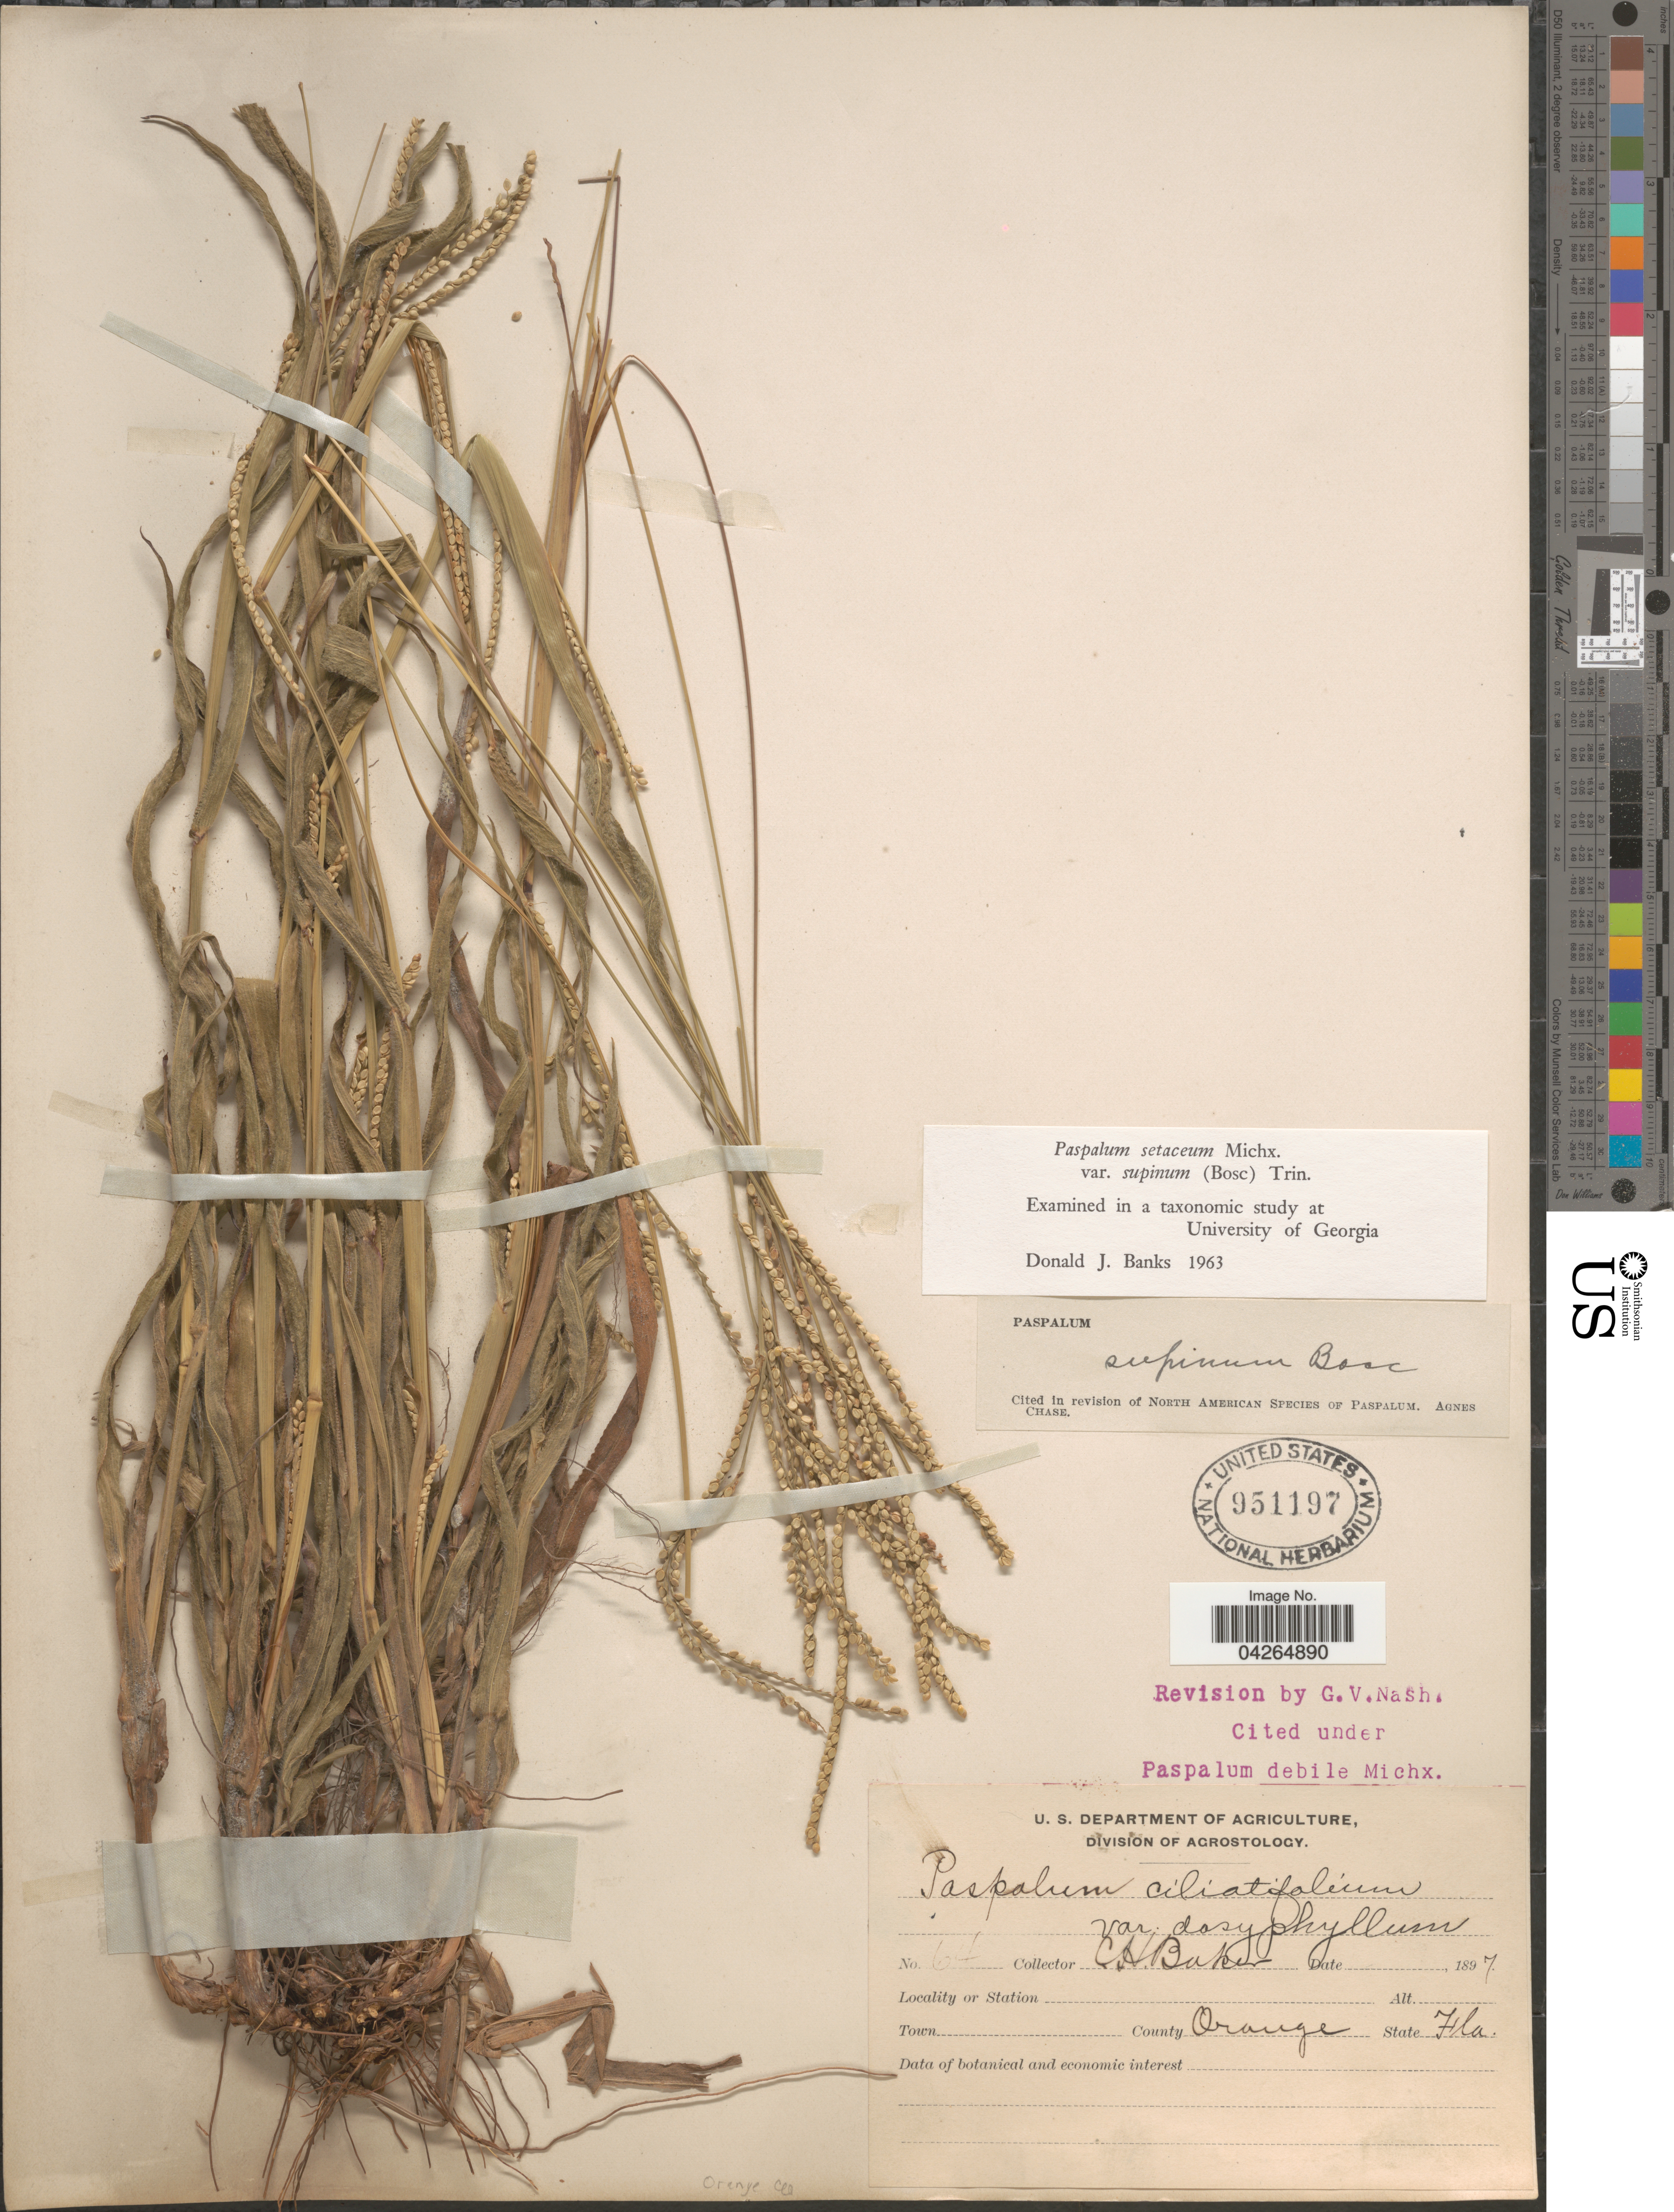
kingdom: Plantae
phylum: Tracheophyta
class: Liliopsida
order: Poales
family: Poaceae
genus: Paspalum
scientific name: Paspalum setaceum var. supinum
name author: (Bosc ex Poir.) Trin.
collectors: C. H. Baker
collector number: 64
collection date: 1897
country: United States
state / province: Florida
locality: County Orange.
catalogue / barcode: US 951197